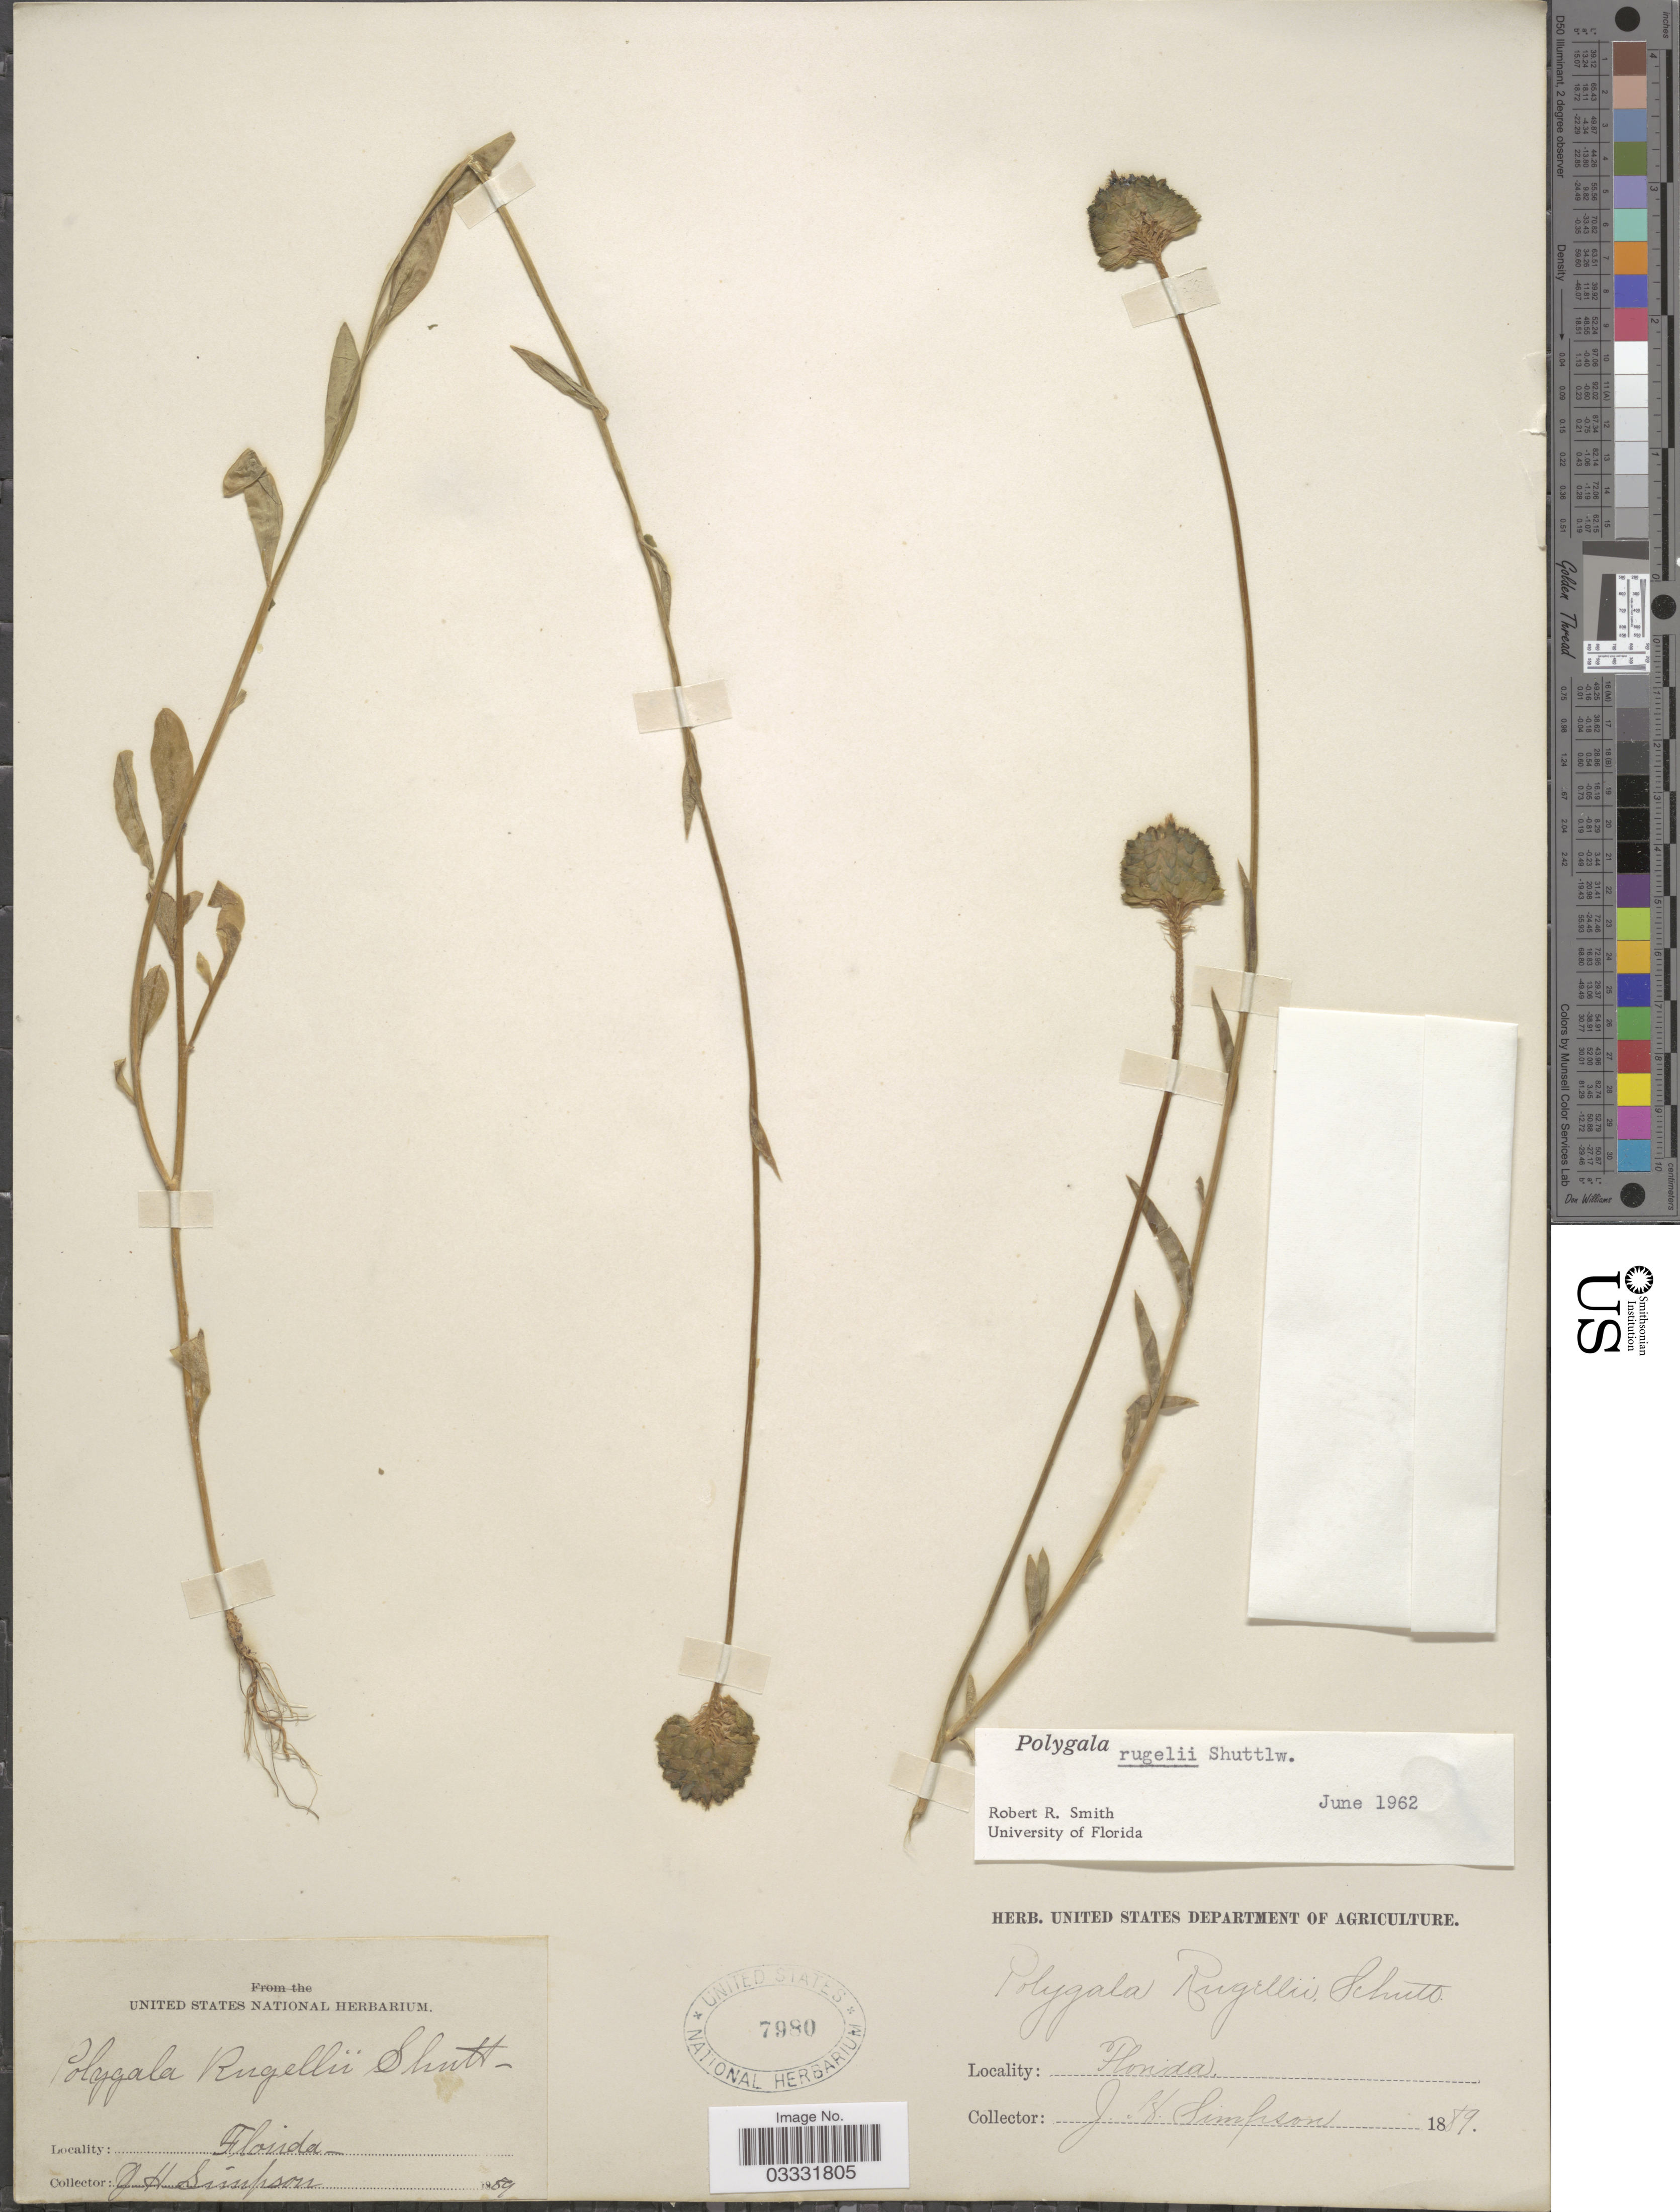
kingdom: Plantae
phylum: Tracheophyta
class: Magnoliopsida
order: Fabales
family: Polygalaceae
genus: Polygala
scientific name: Polygala rugelii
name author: Shuttlew. ex Chapm.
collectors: J. H. Simpson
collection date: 1889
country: United States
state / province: Florida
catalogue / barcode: US 7980